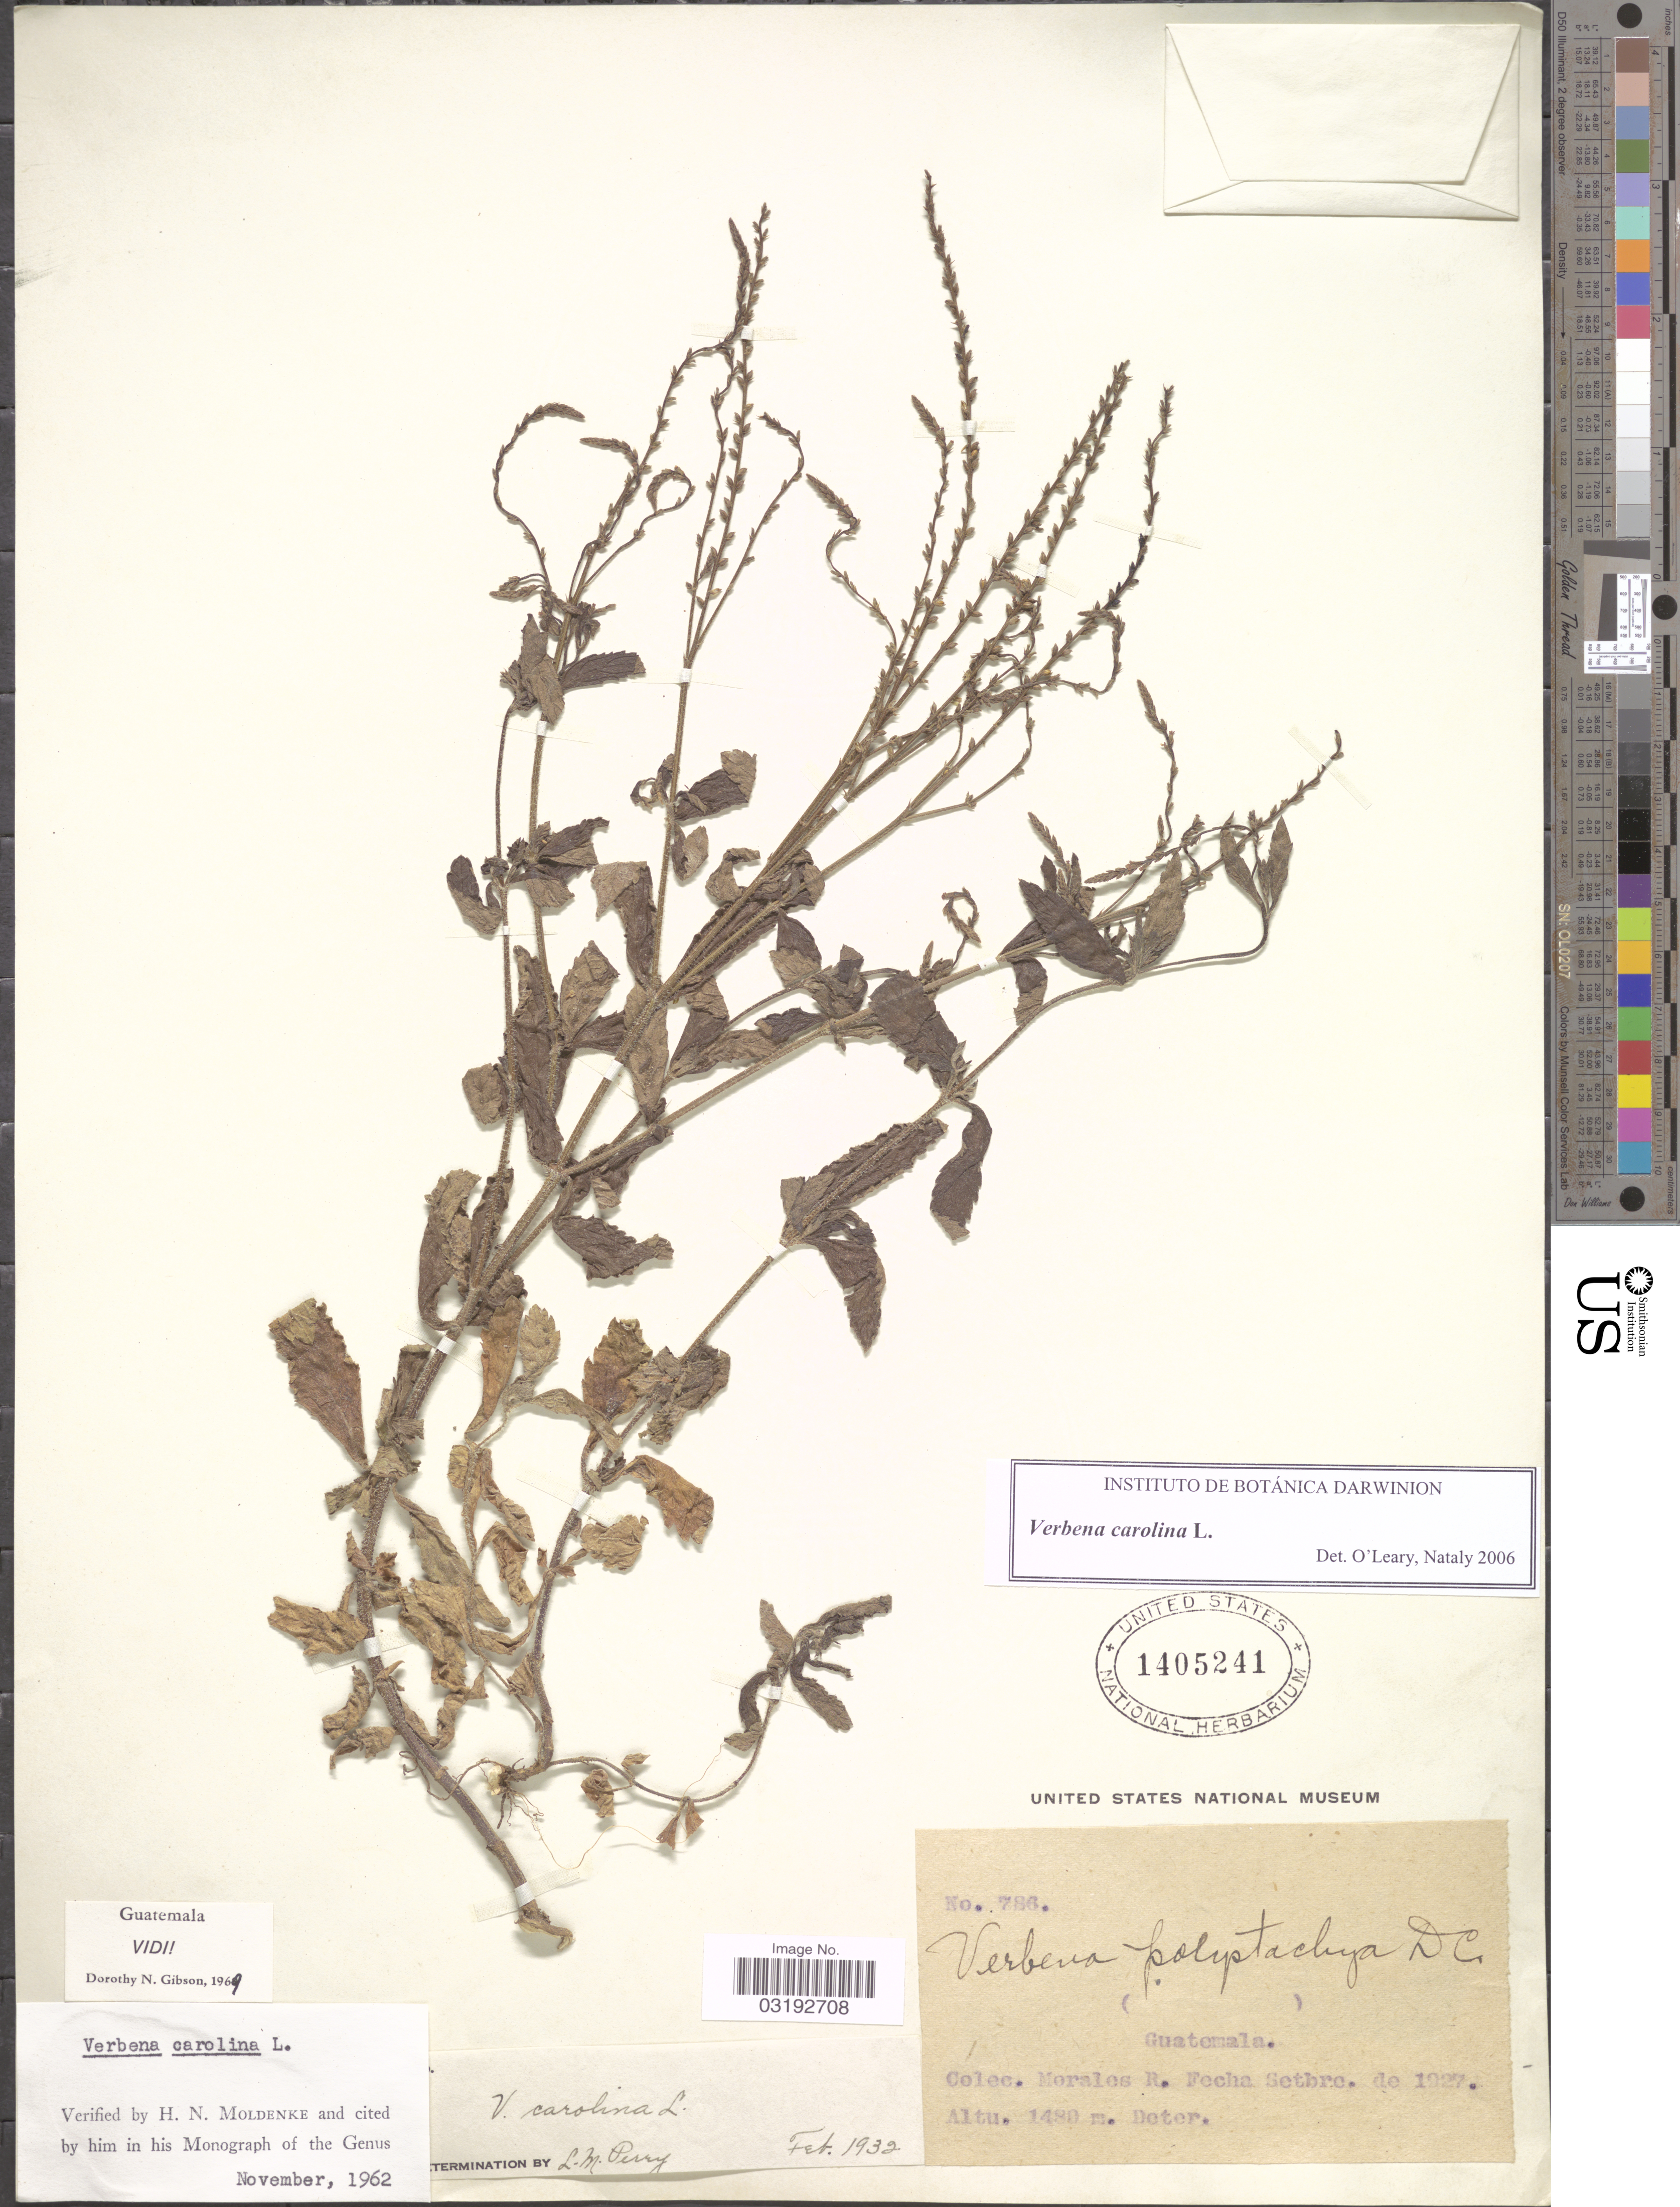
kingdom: Plantae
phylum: Tracheophyta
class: Magnoliopsida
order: Lamiales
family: Verbenaceae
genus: Verbena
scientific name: Verbena carolina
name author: L.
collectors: R. Morales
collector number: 786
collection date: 1927-09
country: Guatemala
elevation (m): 1480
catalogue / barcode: US 1405241